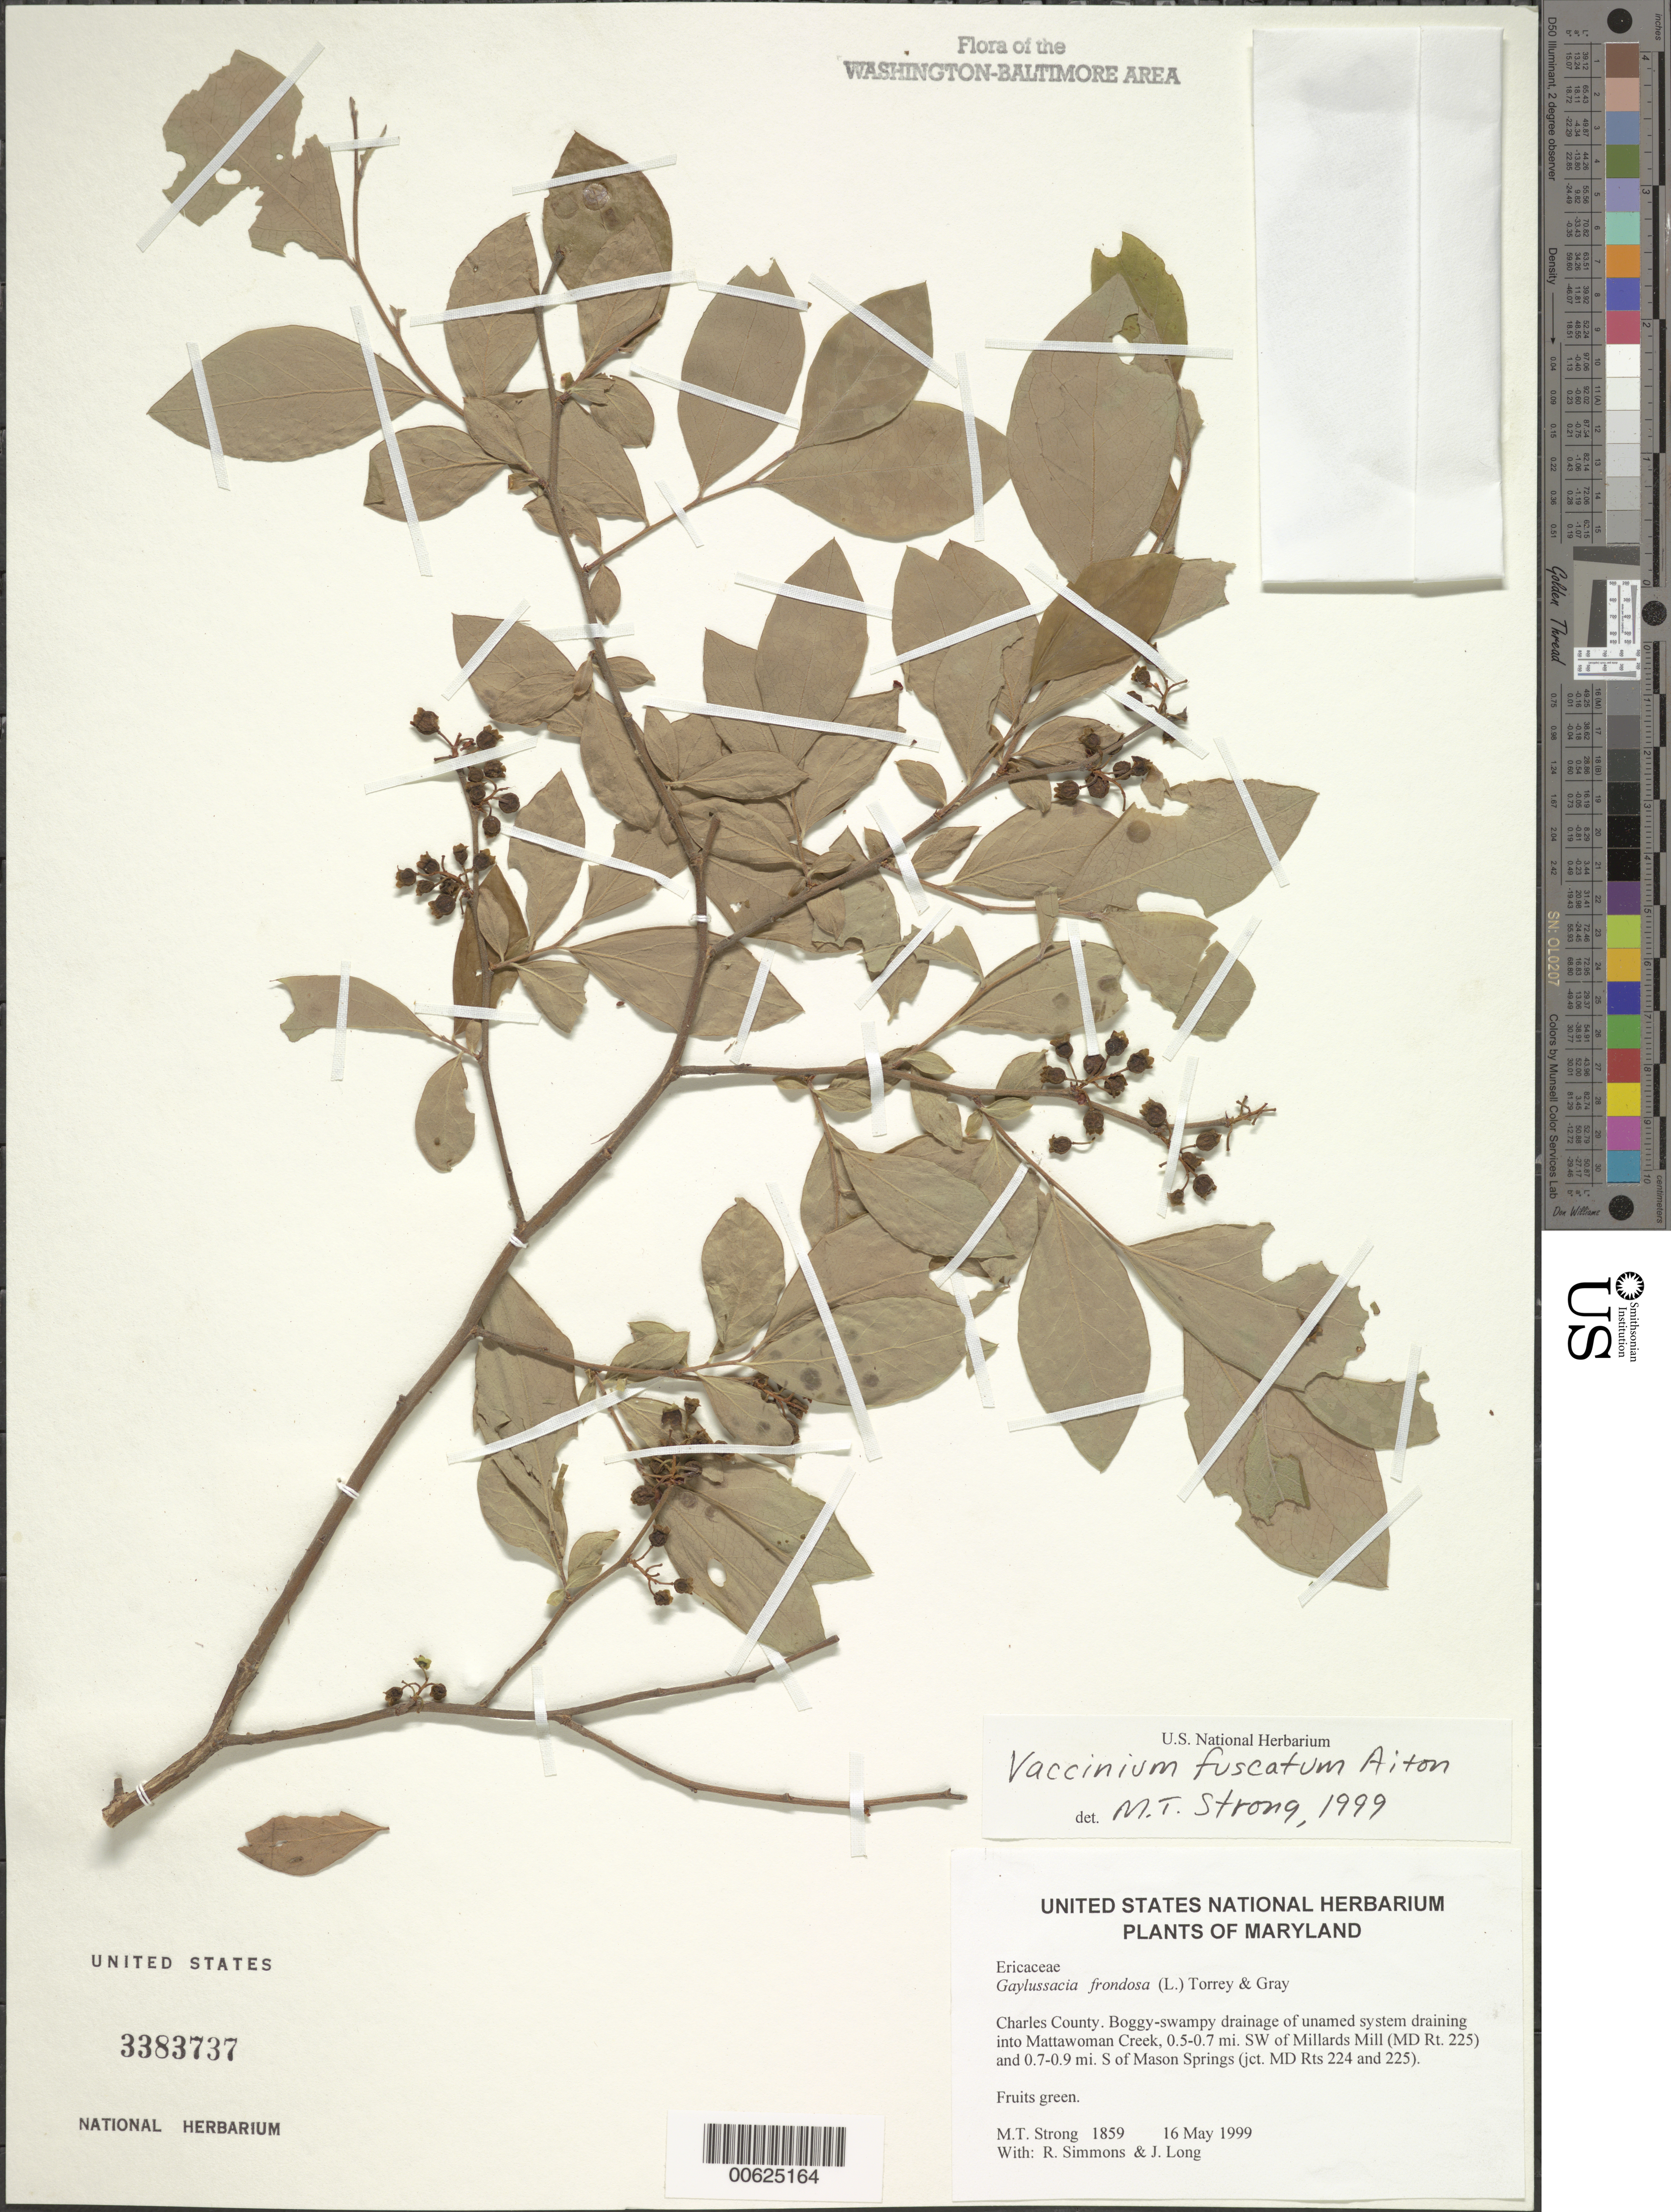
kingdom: Plantae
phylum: Tracheophyta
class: Magnoliopsida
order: Ericales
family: Ericaceae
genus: Vaccinium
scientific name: Vaccinium fuscatum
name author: Aiton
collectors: M. T. Strong, R. Simmons & J. Long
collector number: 1859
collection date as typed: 16 May 1999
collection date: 1999-05-16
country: United States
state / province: Maryland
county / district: Charles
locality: Boggy-swampy drainage of unamed system draining into Mattawoman Creek, 0.5-0.7 mi. SW of Millards Mill (MD Rt. 225) and 0.7-0.9 mi. S of Mason Springs (jct. MD Rts 224 and 225).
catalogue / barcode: US 3383737